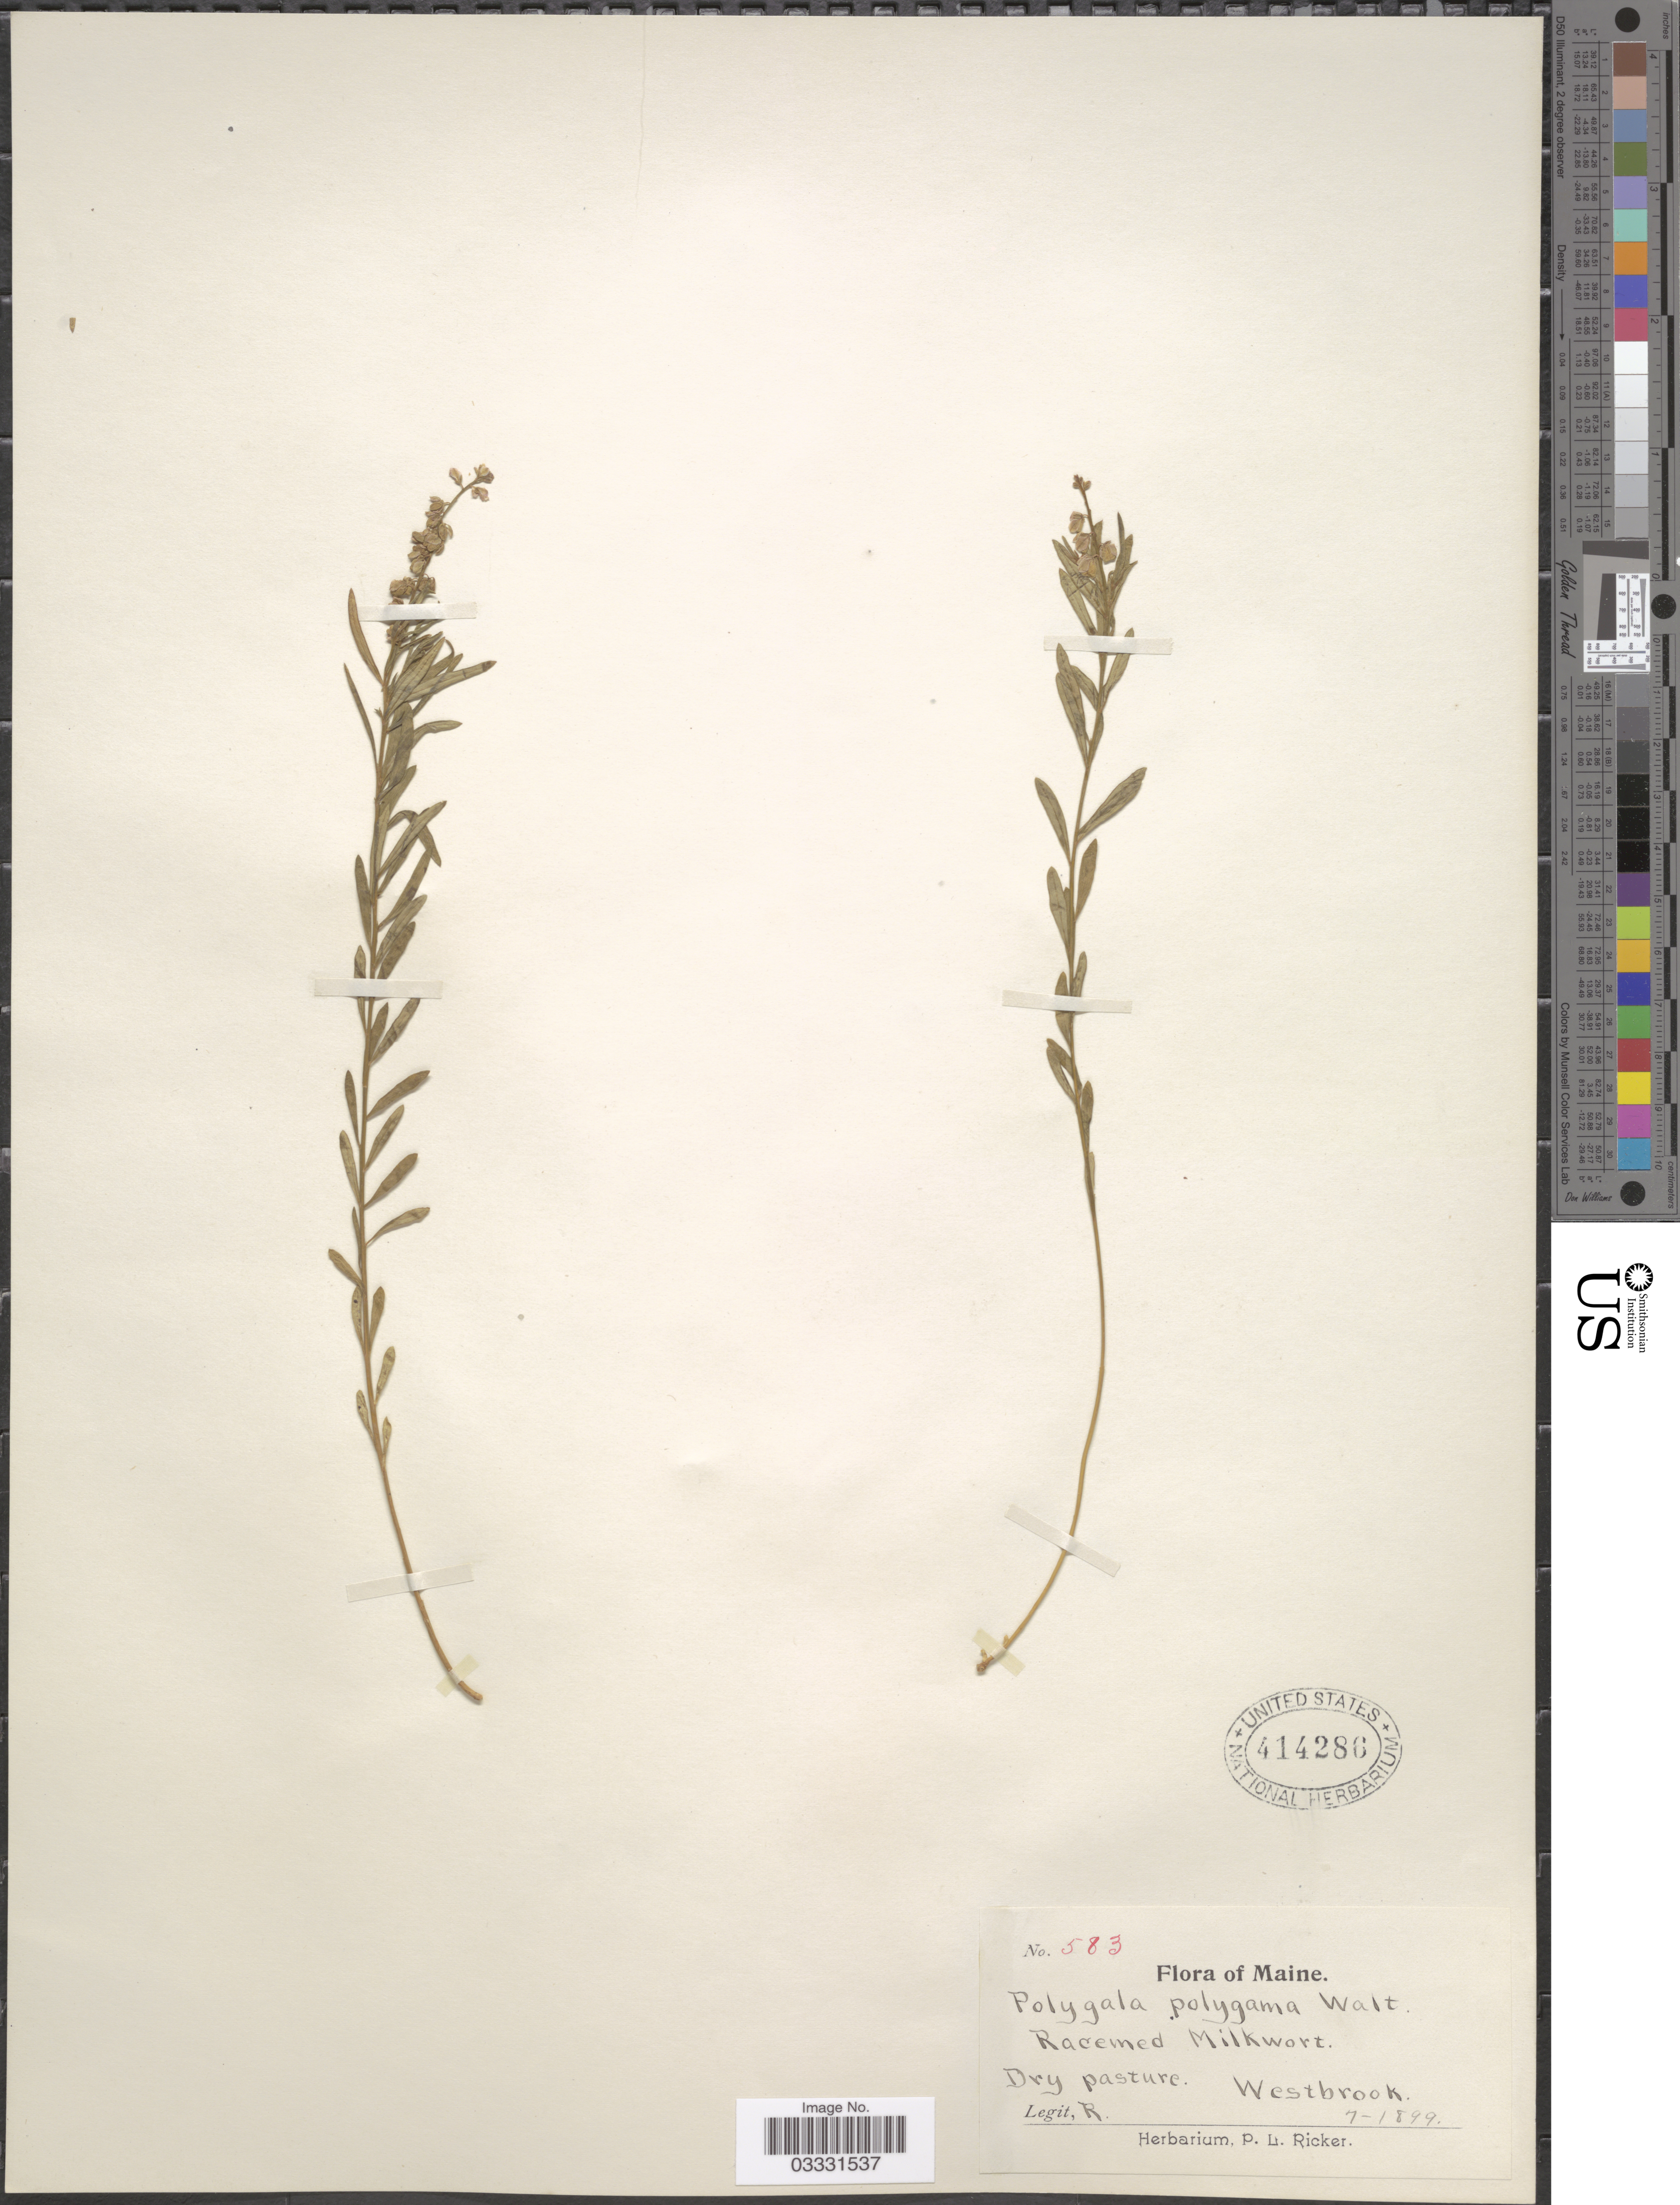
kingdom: Plantae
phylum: Tracheophyta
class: Magnoliopsida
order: Fabales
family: Polygalaceae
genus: Polygala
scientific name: Polygala polygama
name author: Walter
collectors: P. Ricker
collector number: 583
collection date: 1899-07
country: United States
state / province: Maine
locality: Racemed Milkwort. Westbrook.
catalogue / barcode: US 414286